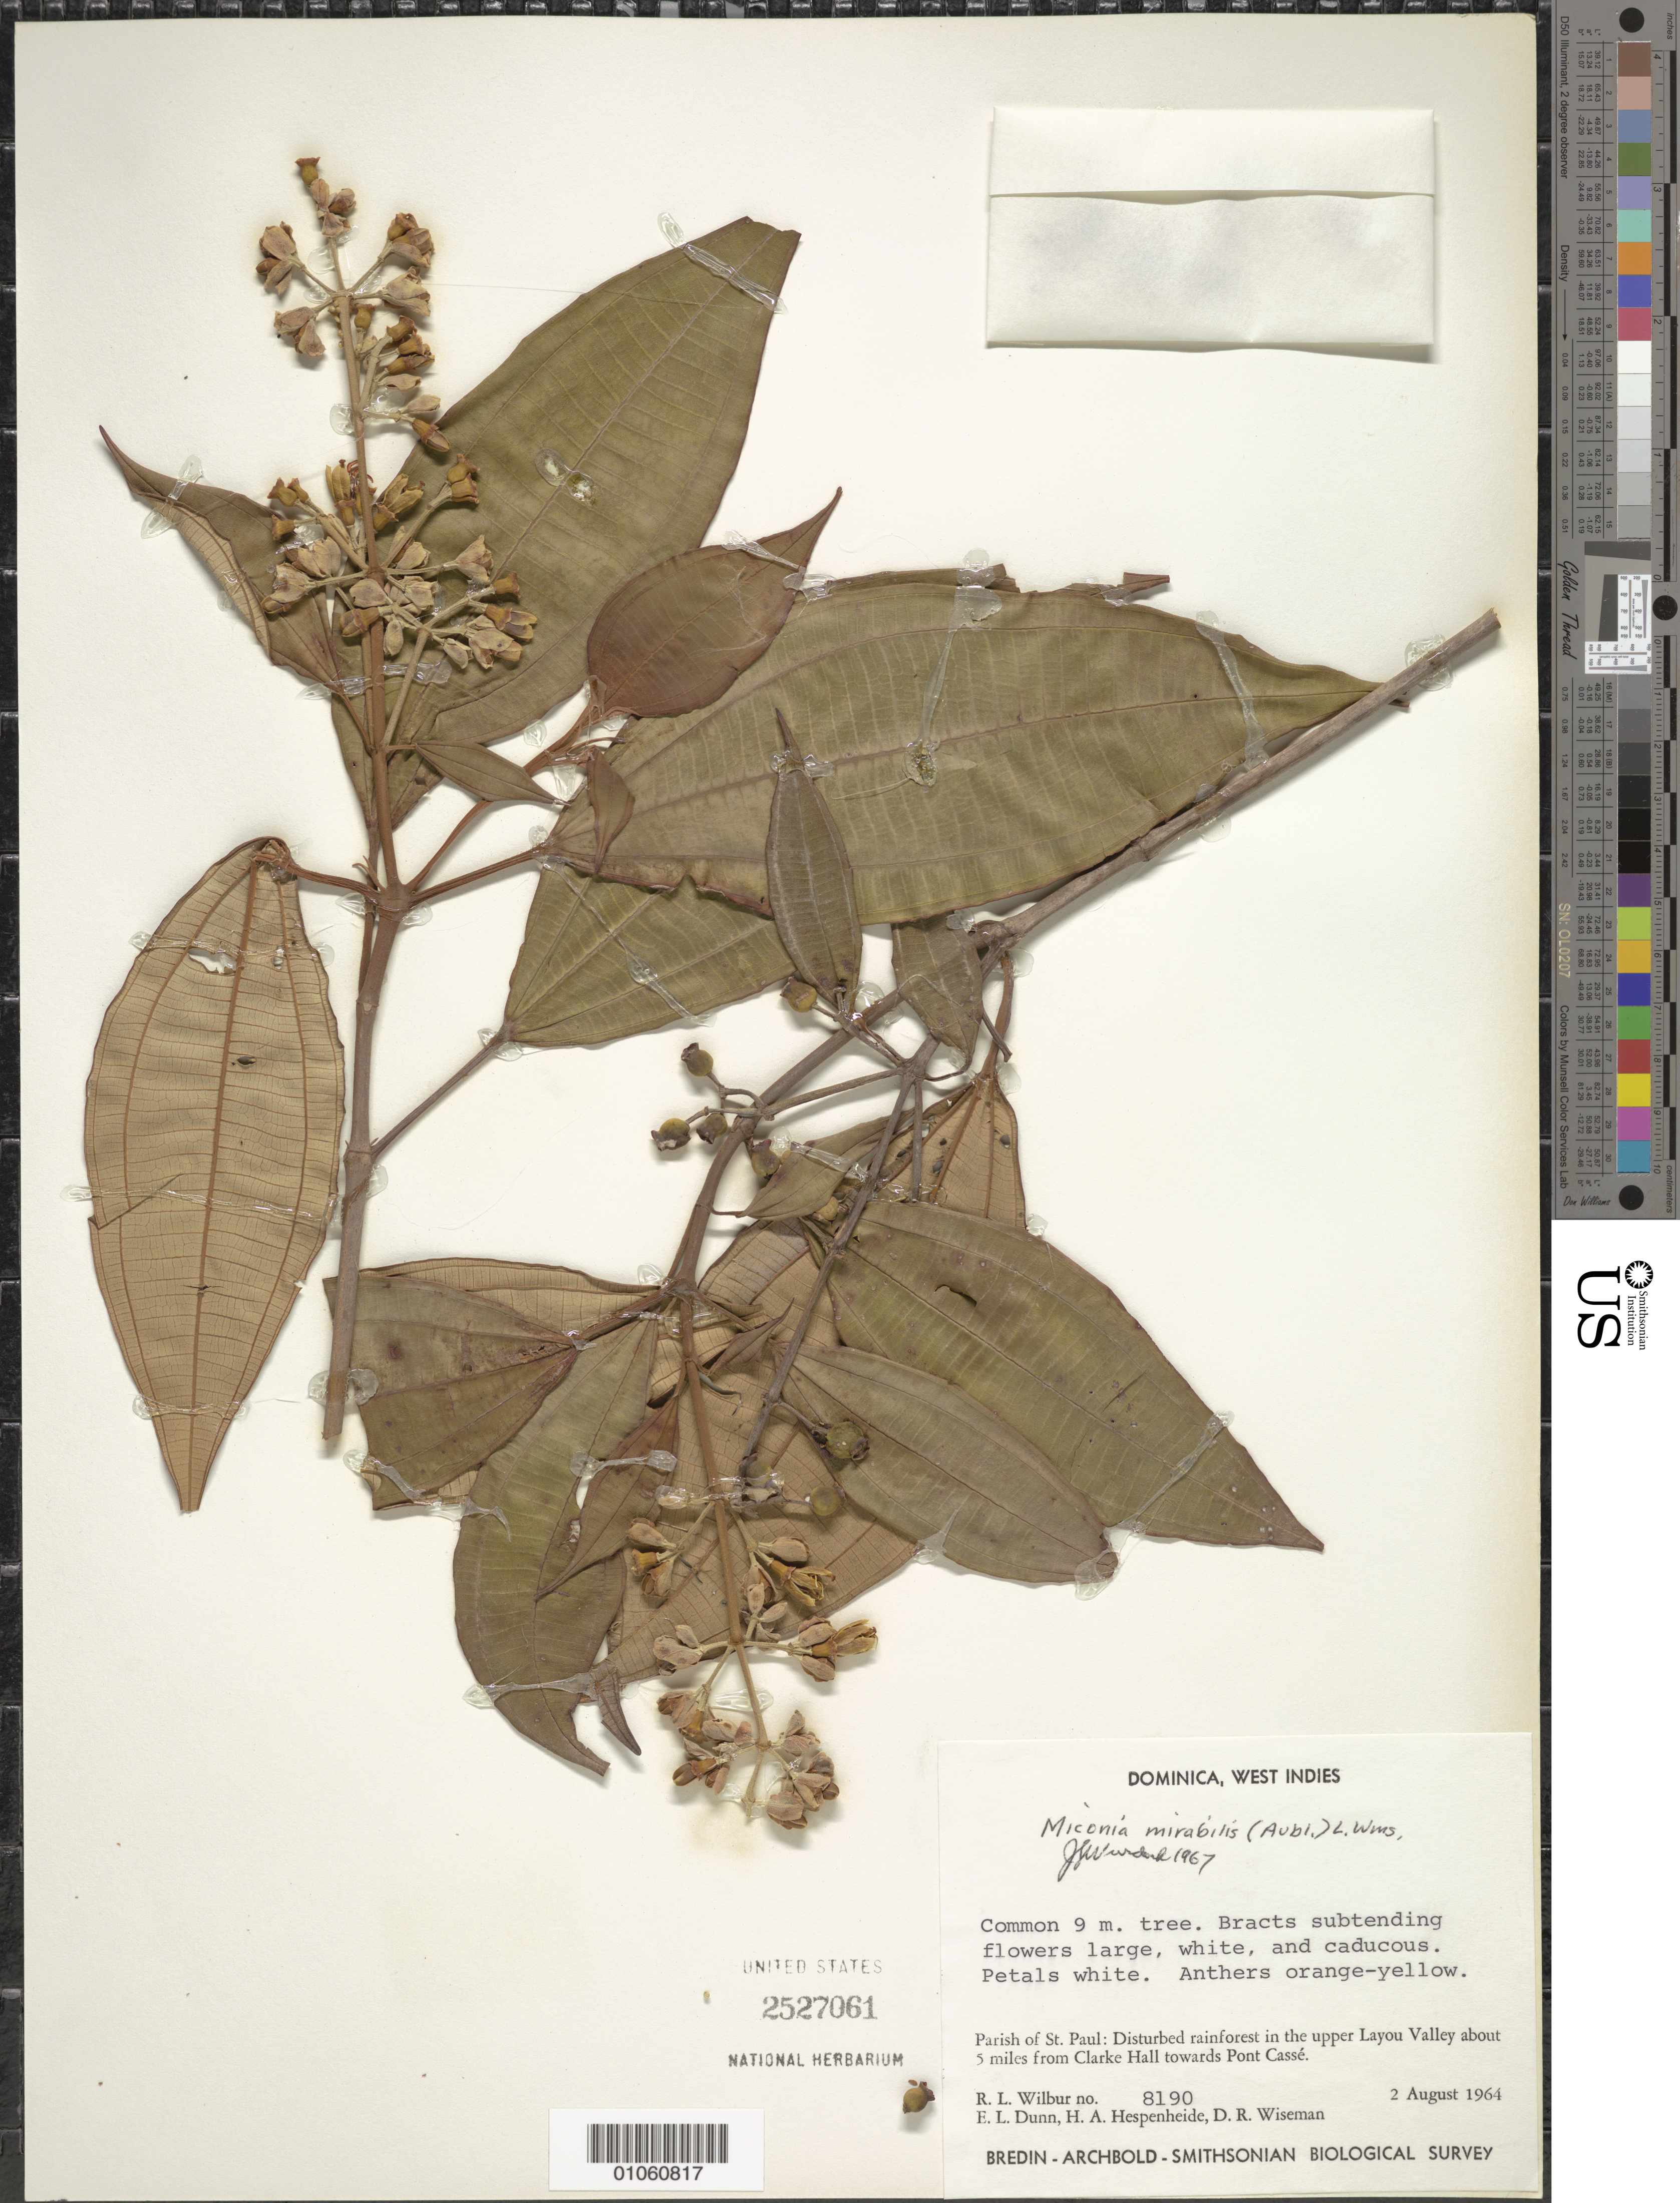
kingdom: Plantae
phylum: Tracheophyta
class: Magnoliopsida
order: Myrtales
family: Melastomataceae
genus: Miconia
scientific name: Miconia mirabilis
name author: (Aubl.) L.O. Williams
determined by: Wurdack, John J., (US), US (UNITED STATES)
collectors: R. L. Wilbur, E. Dunn, H. A. Hespenheide & D. R. Wiseman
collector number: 8190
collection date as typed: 02 Aug 1964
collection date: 1964-08-02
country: Dominica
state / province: St. Paul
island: Dominica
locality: Upper Layou Valley, about 5 miles from Clarke Hall towards Pont Cassé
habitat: Disturbed rainforest in upper valley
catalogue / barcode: US 2527061